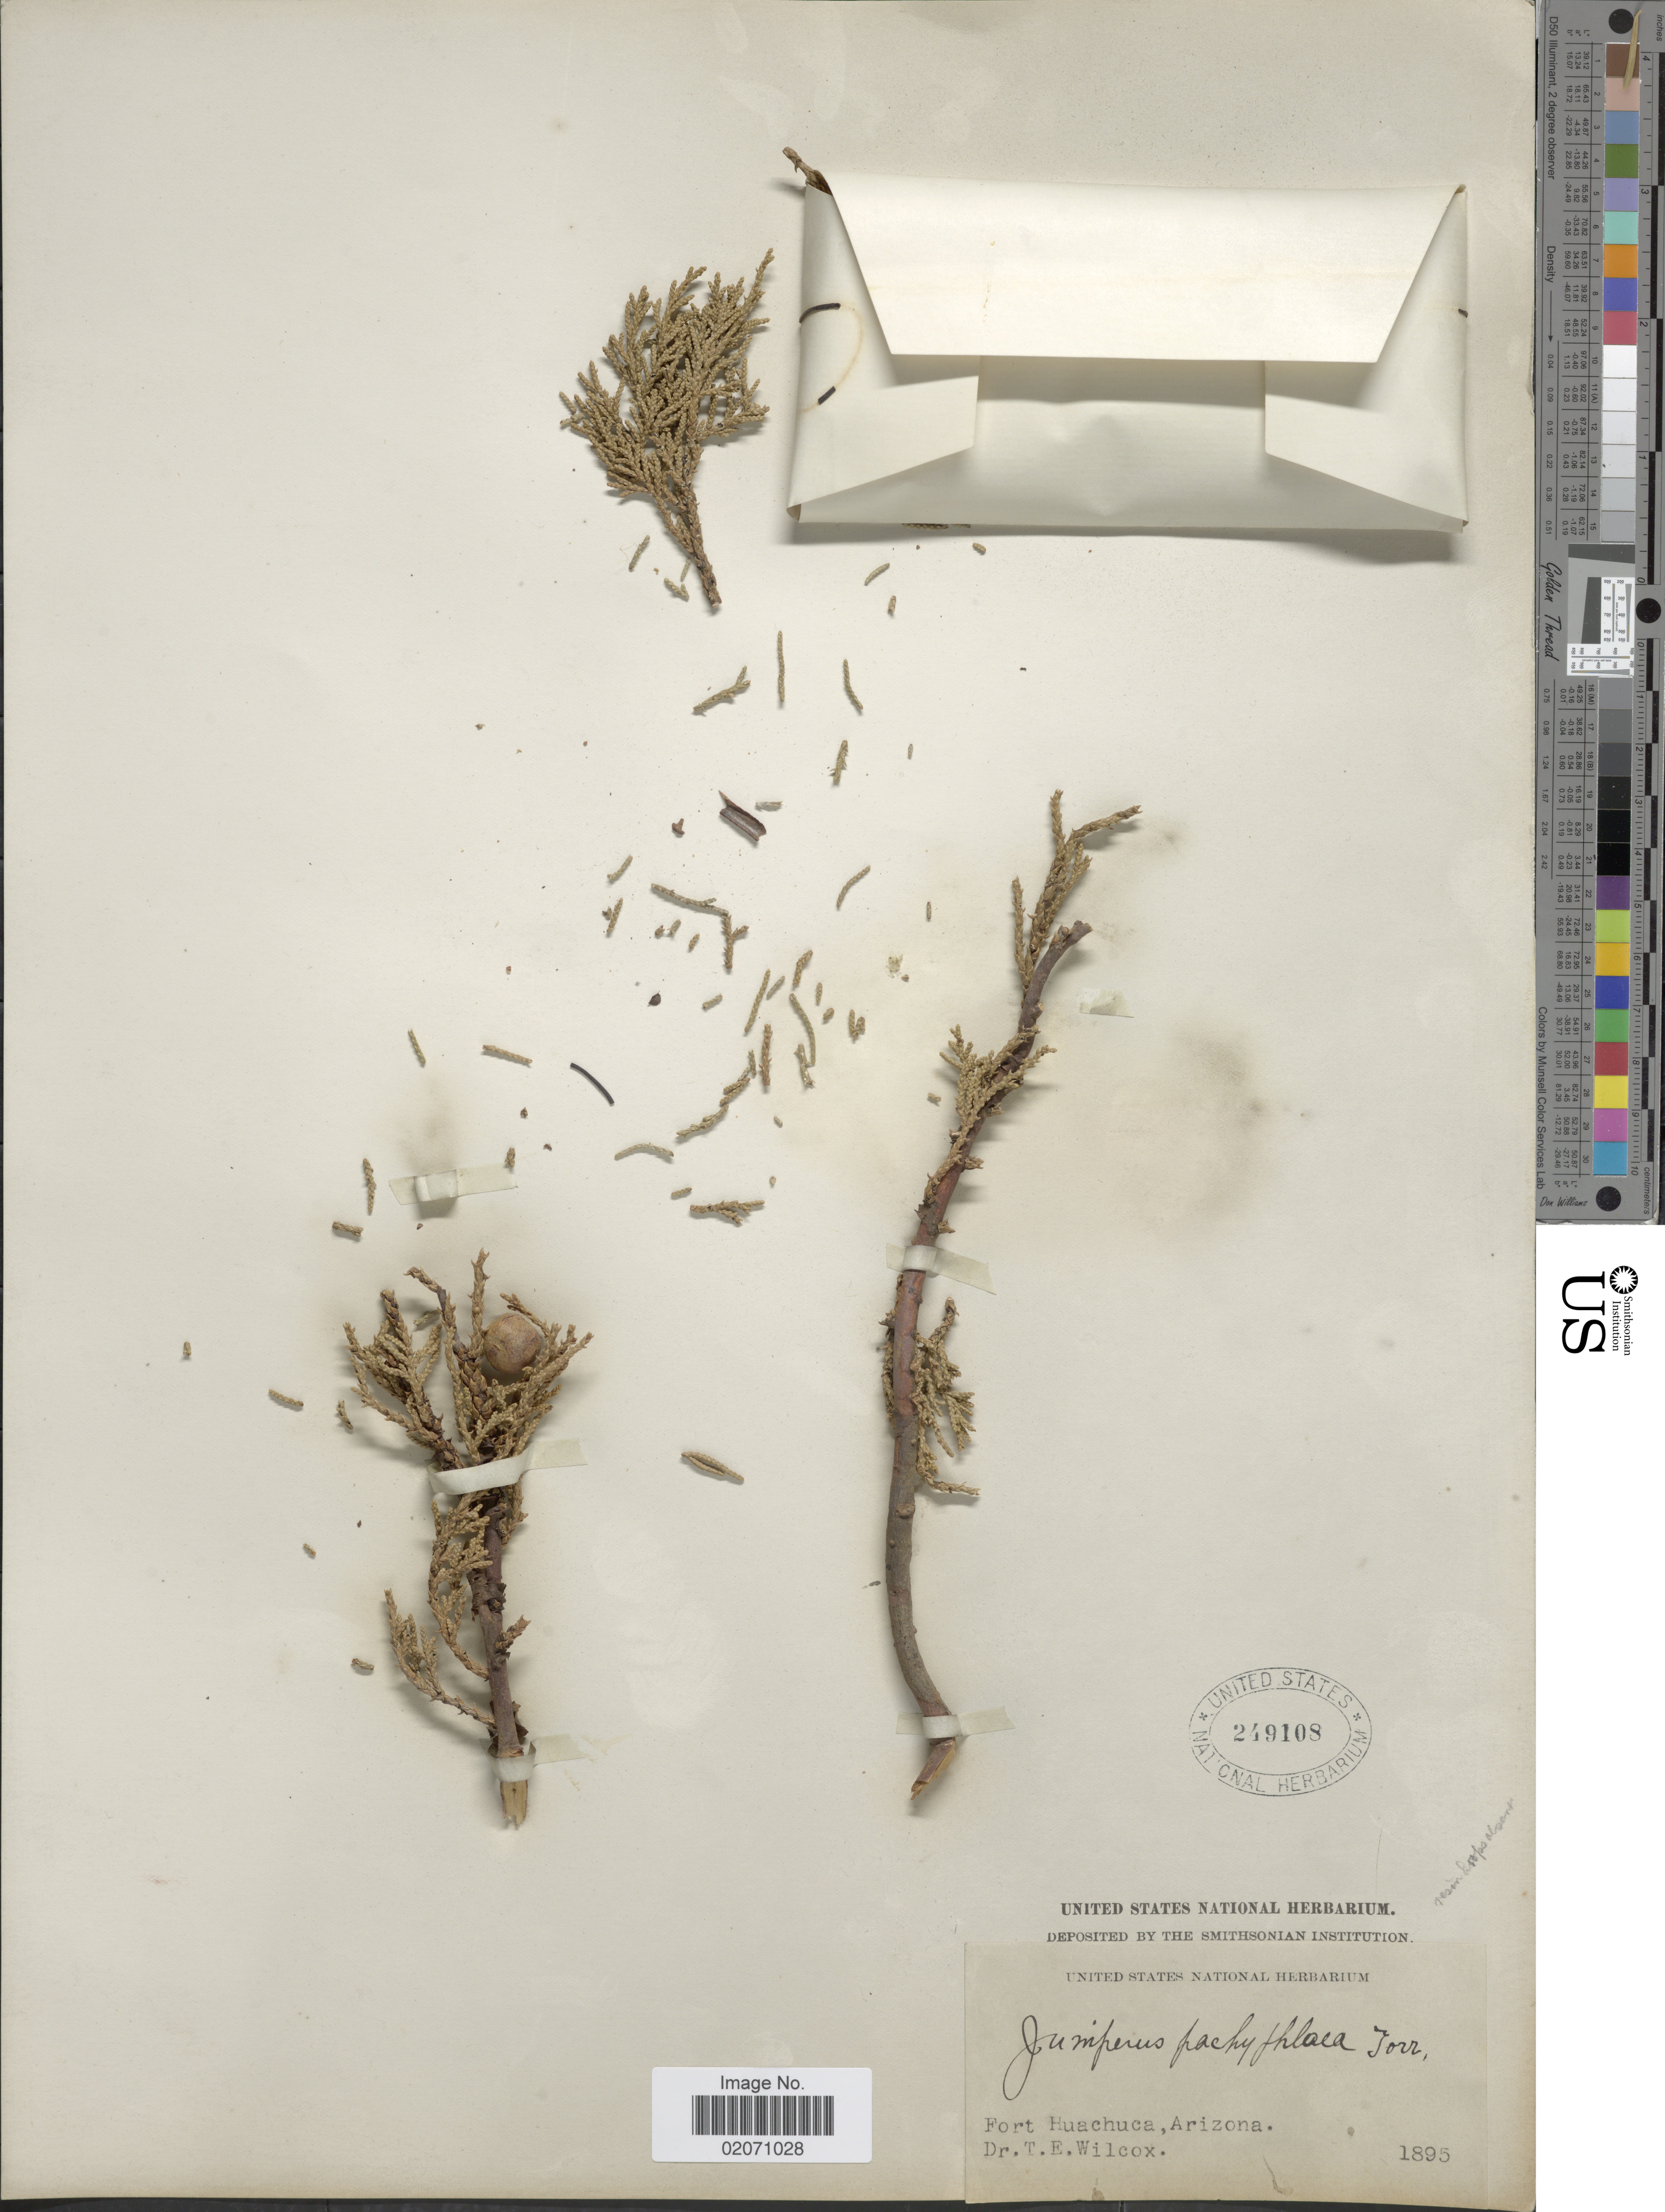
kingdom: Plantae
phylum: Tracheophyta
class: Pinopsida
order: Pinales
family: Cupressaceae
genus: Juniperus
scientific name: Juniperus deppeana var. pachyphlaea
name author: (Torr.) Martínez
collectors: T. E. Wilcox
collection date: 1895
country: United States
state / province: Arizona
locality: Fort Huachuca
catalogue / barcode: US 249108